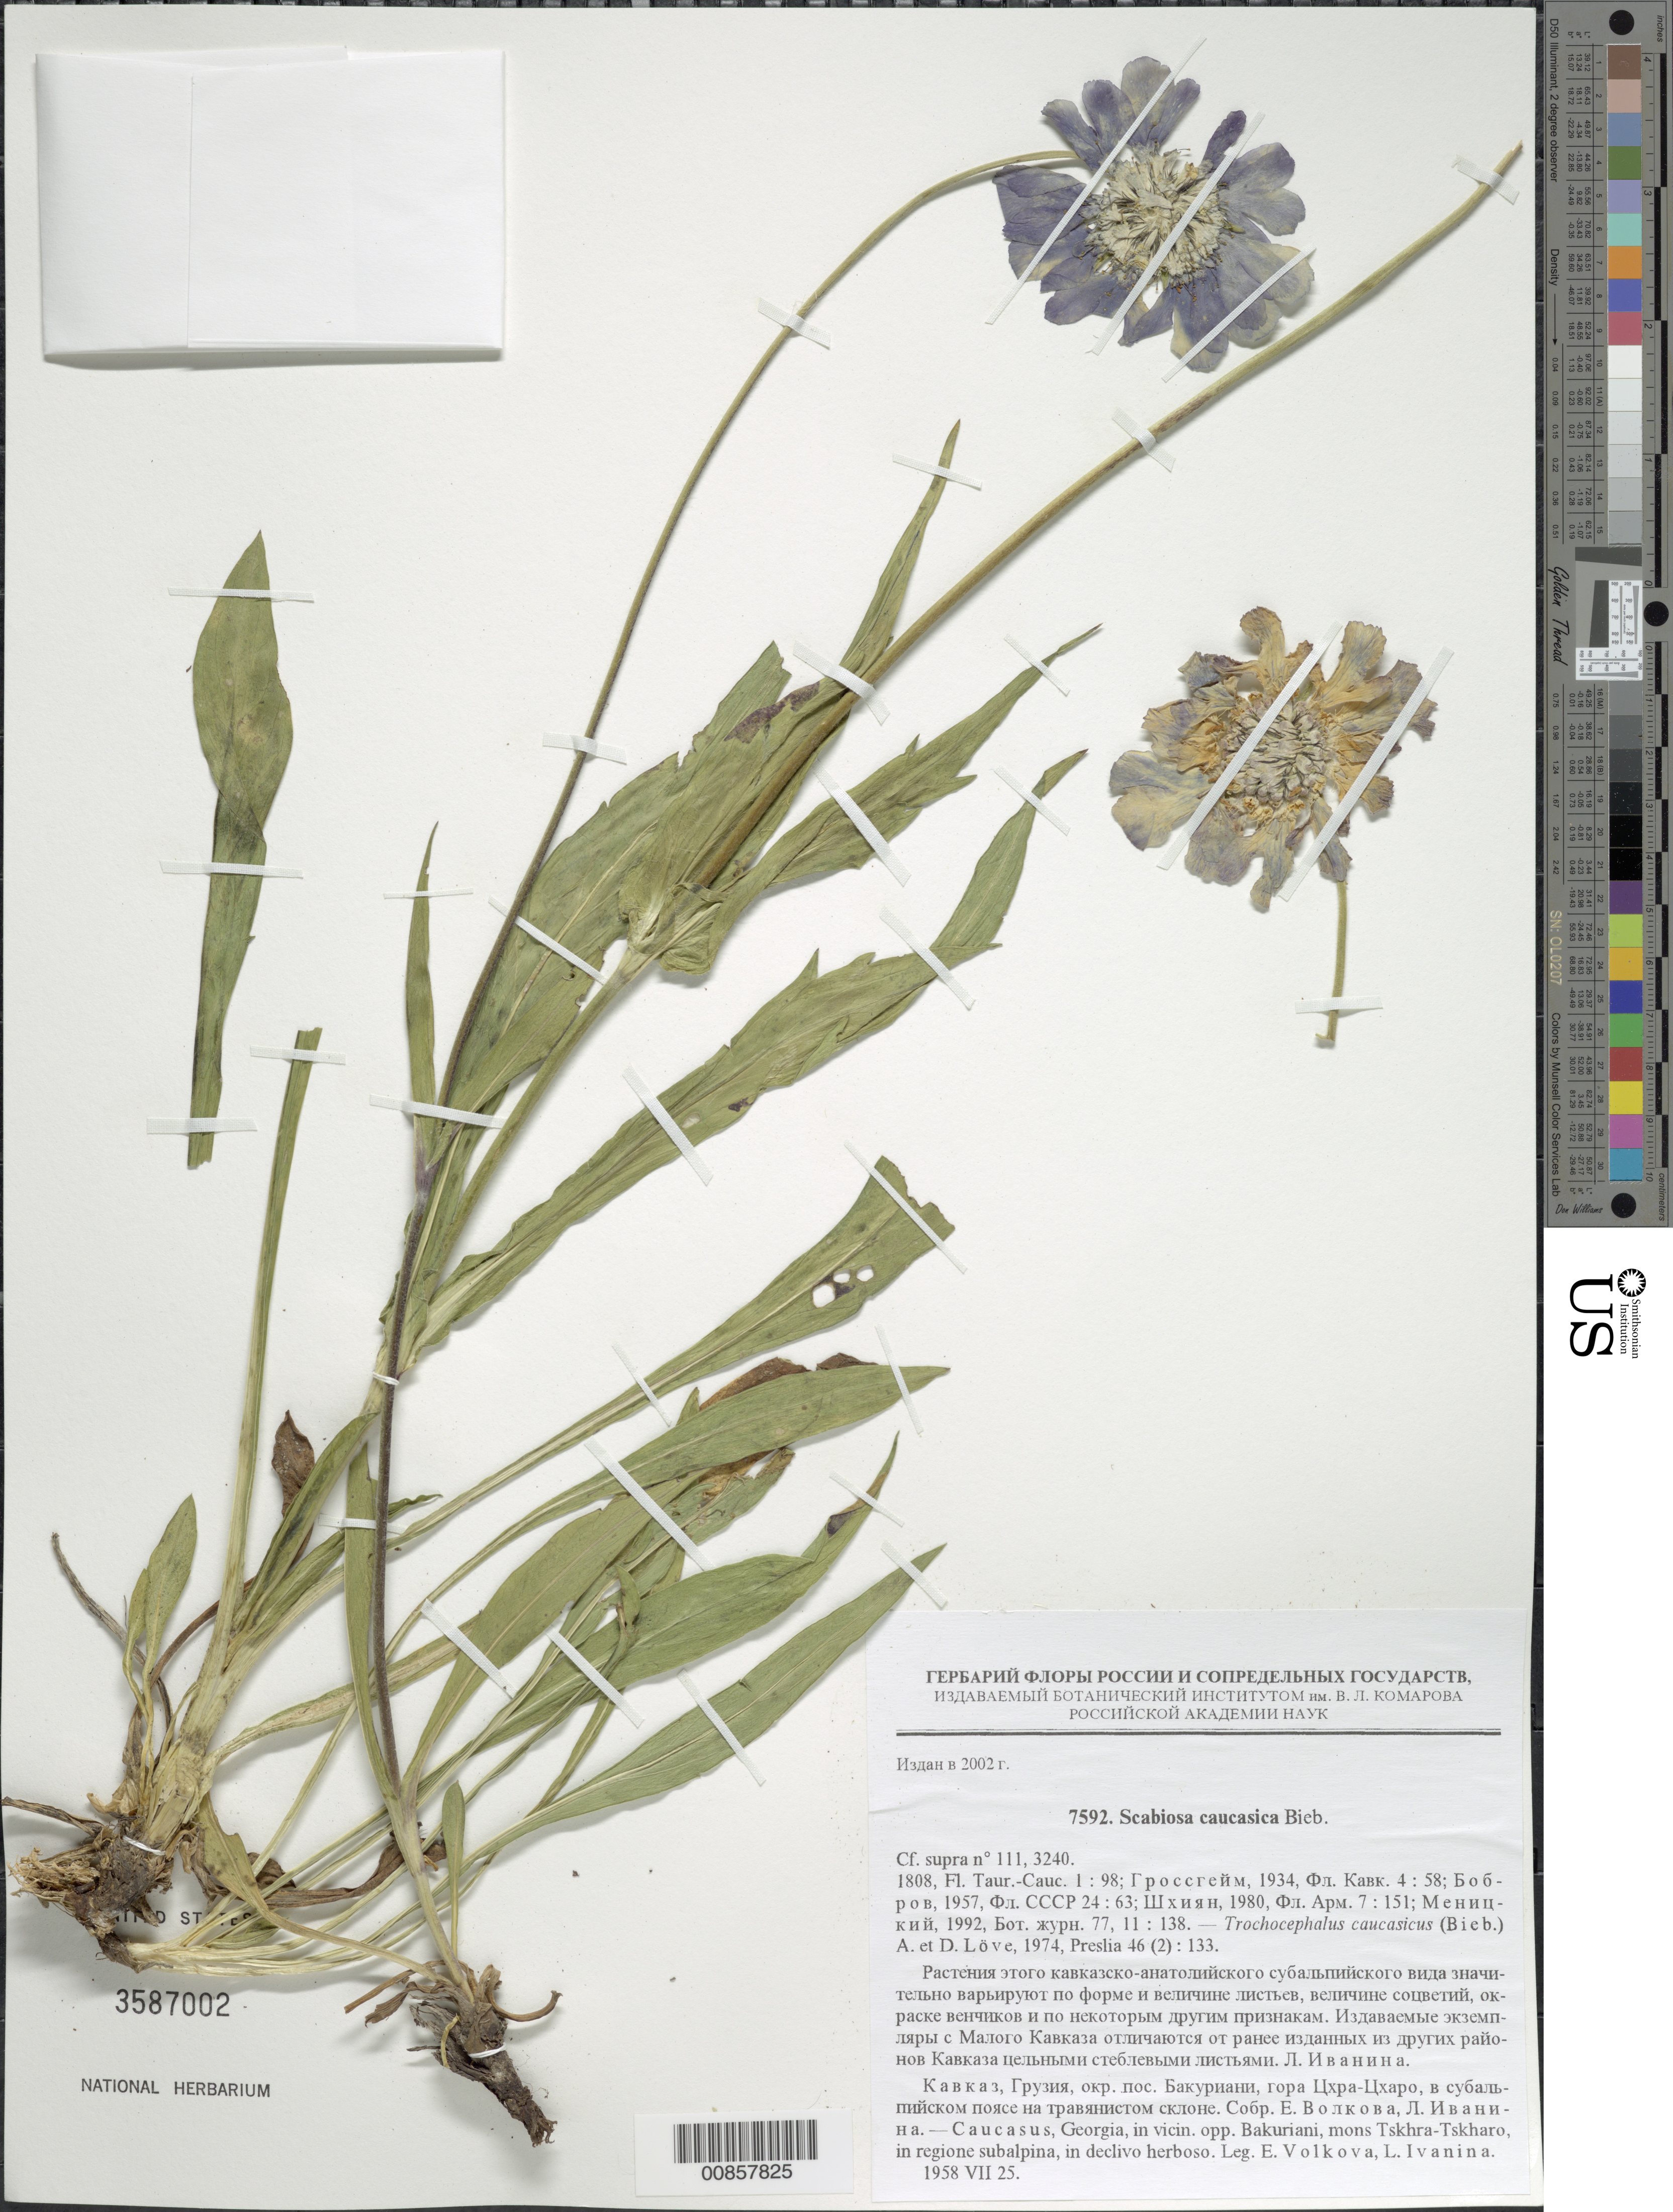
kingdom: Plantae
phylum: Tracheophyta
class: Magnoliopsida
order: Dipsacales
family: Caprifoliaceae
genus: Scabiosa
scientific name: Scabiosa caucasica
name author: M. Bieb.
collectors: E. V. Volkova & L. Ivanina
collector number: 7592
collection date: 1958-07-25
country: Georgia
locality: In vicin. opp. Bakuriani, mons Tskhra-Tskharo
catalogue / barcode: US 3587002